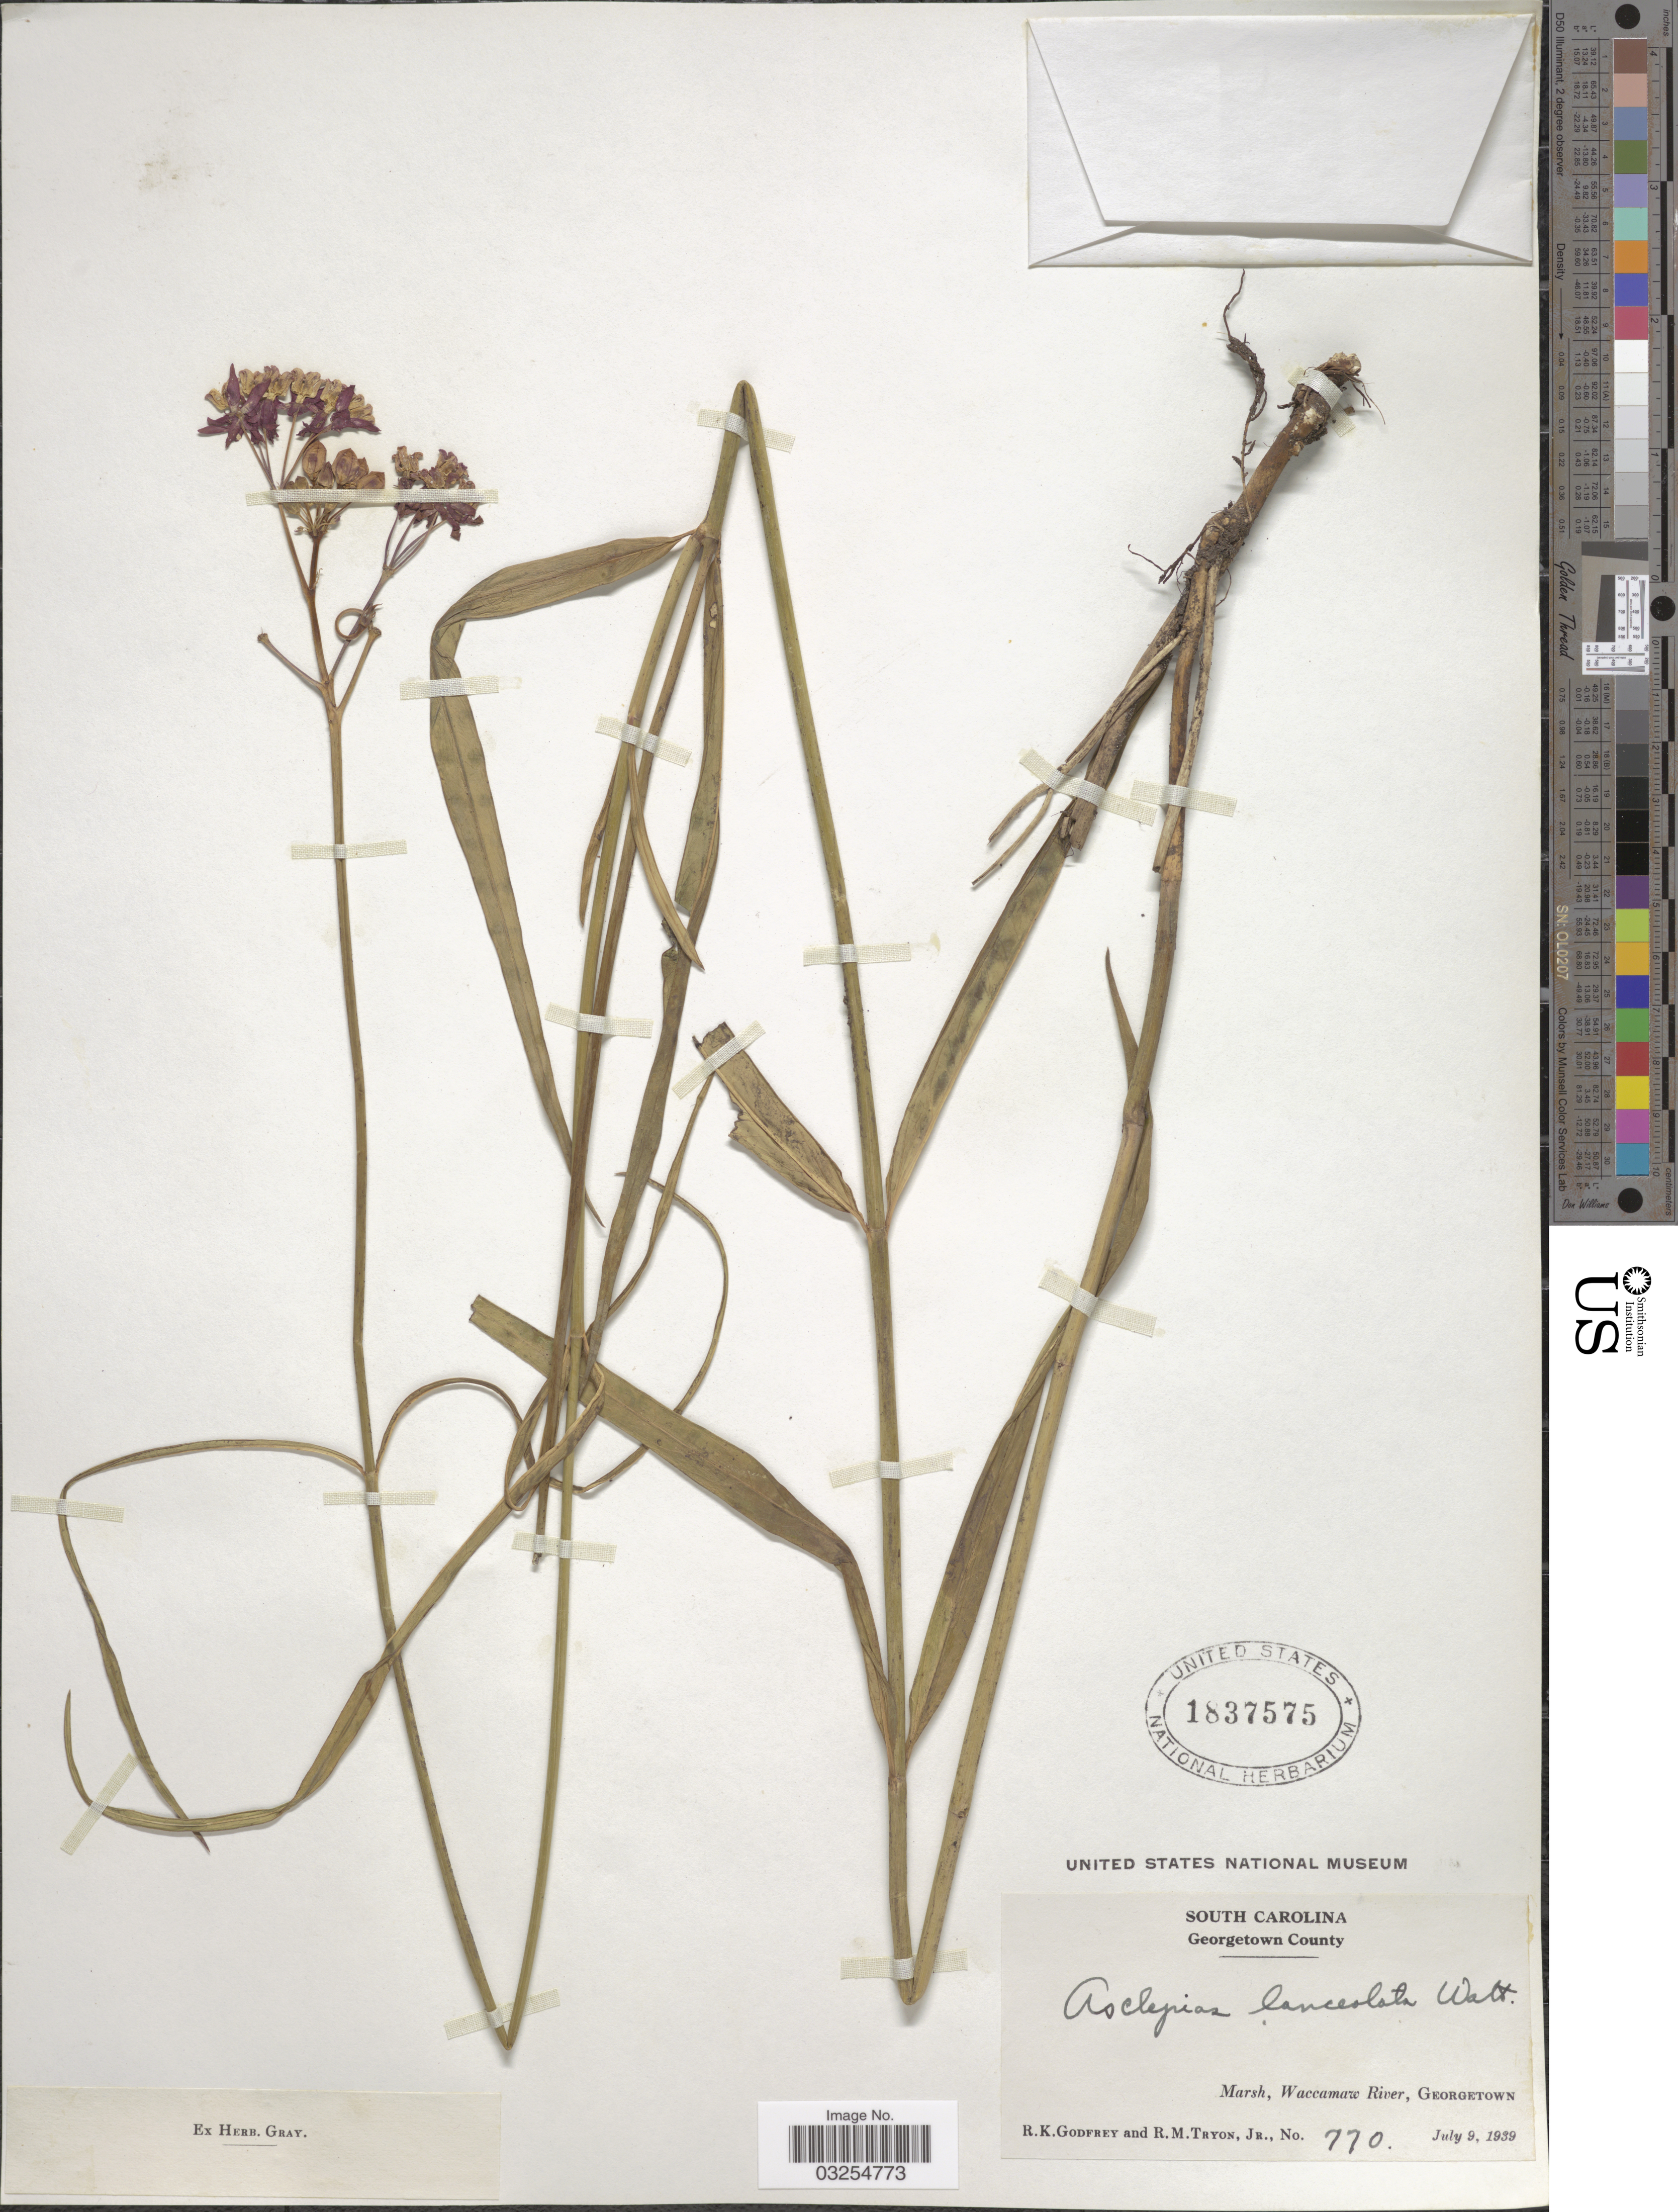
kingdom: Plantae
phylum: Tracheophyta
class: Magnoliopsida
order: Gentianales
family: Apocynaceae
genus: Asclepias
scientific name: Asclepias lanceolata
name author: Walter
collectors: R. K. Godfrey & R. Tryon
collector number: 770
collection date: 1939-07-09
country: United States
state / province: South Carolina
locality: Georgetown County. Waccamaw River, Georgetown.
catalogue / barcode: US 1837575